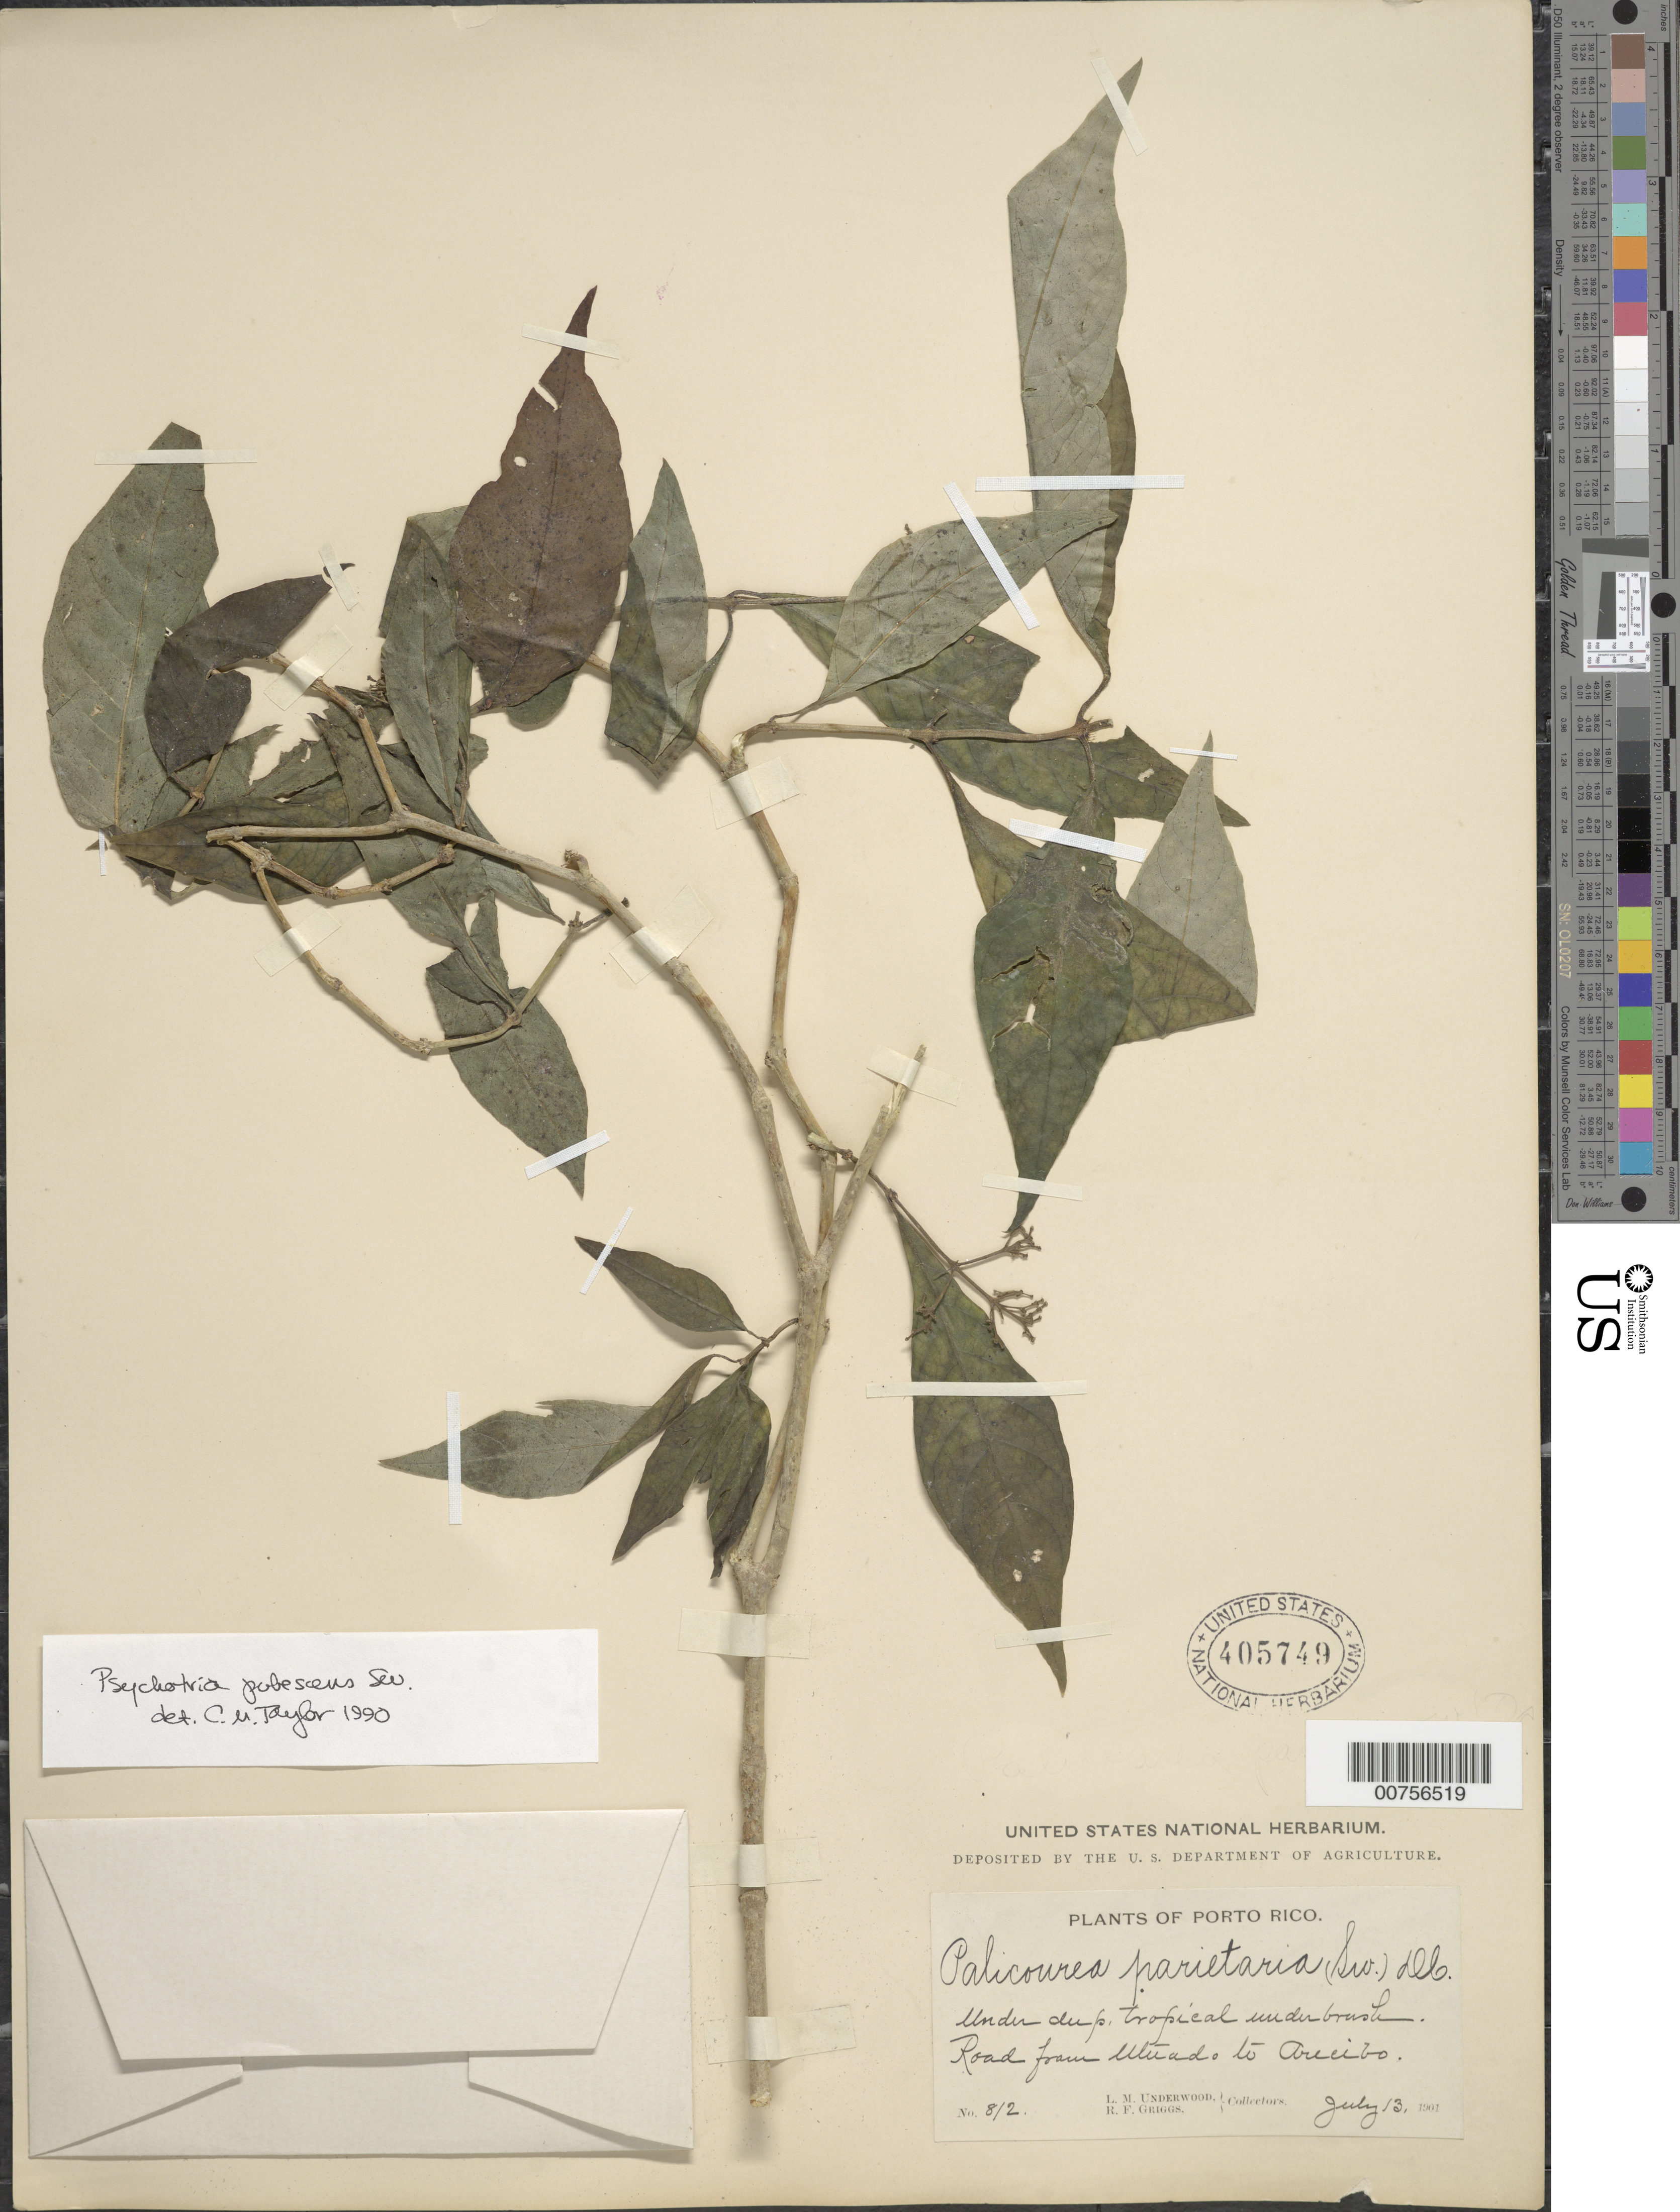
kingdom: Plantae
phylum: Tracheophyta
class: Magnoliopsida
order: Gentianales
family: Rubiaceae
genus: Psychotria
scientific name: Psychotria pubescens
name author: Sw.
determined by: Taylor, Charlotte M.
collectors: L. M. Underwood & R. F. Griggs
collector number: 812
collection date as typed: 13 Jul 1901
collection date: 1901-07-13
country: Puerto Rico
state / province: Utuado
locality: Road from Utuado to Arecibo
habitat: Under deep tropical underbrush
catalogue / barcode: US 405749